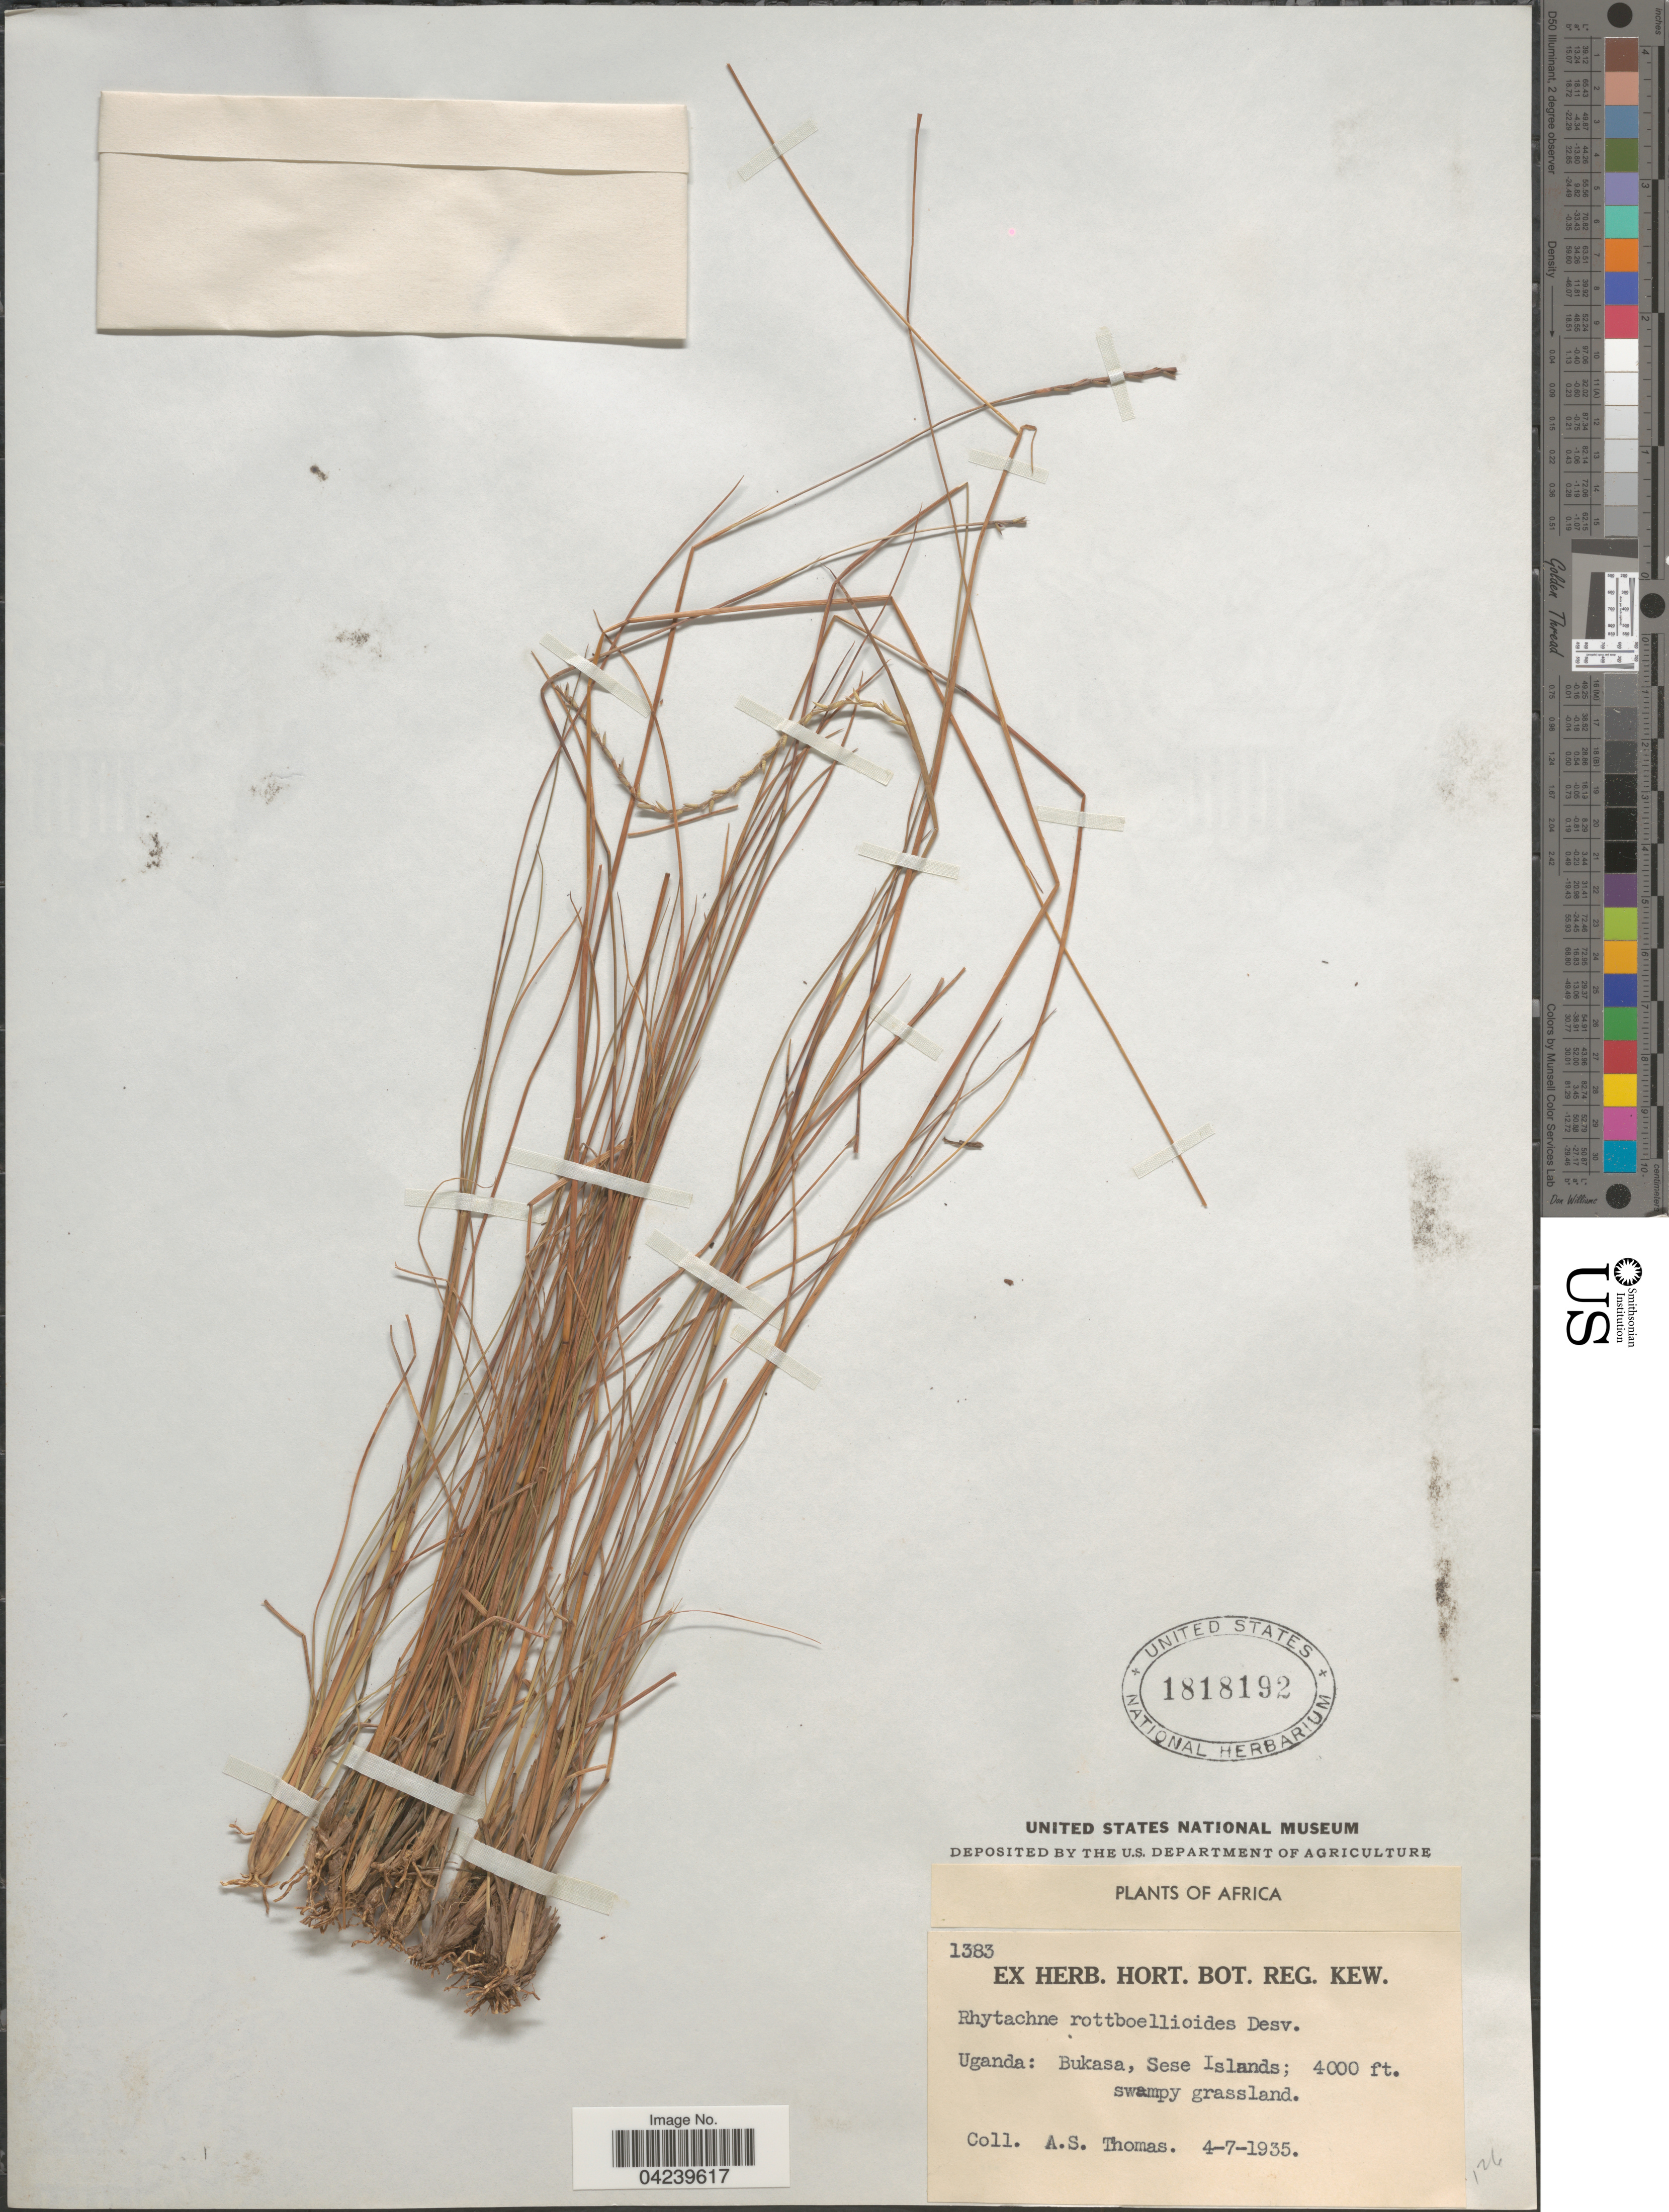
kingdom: Plantae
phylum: Tracheophyta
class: Liliopsida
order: Poales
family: Poaceae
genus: Rhytachne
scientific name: Rhytachne rottboellioides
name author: Desv.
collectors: A. Thomas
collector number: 1383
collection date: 1935-07-04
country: Uganda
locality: Bukasa, Sese Islands.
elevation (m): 1219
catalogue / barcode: US 1818192